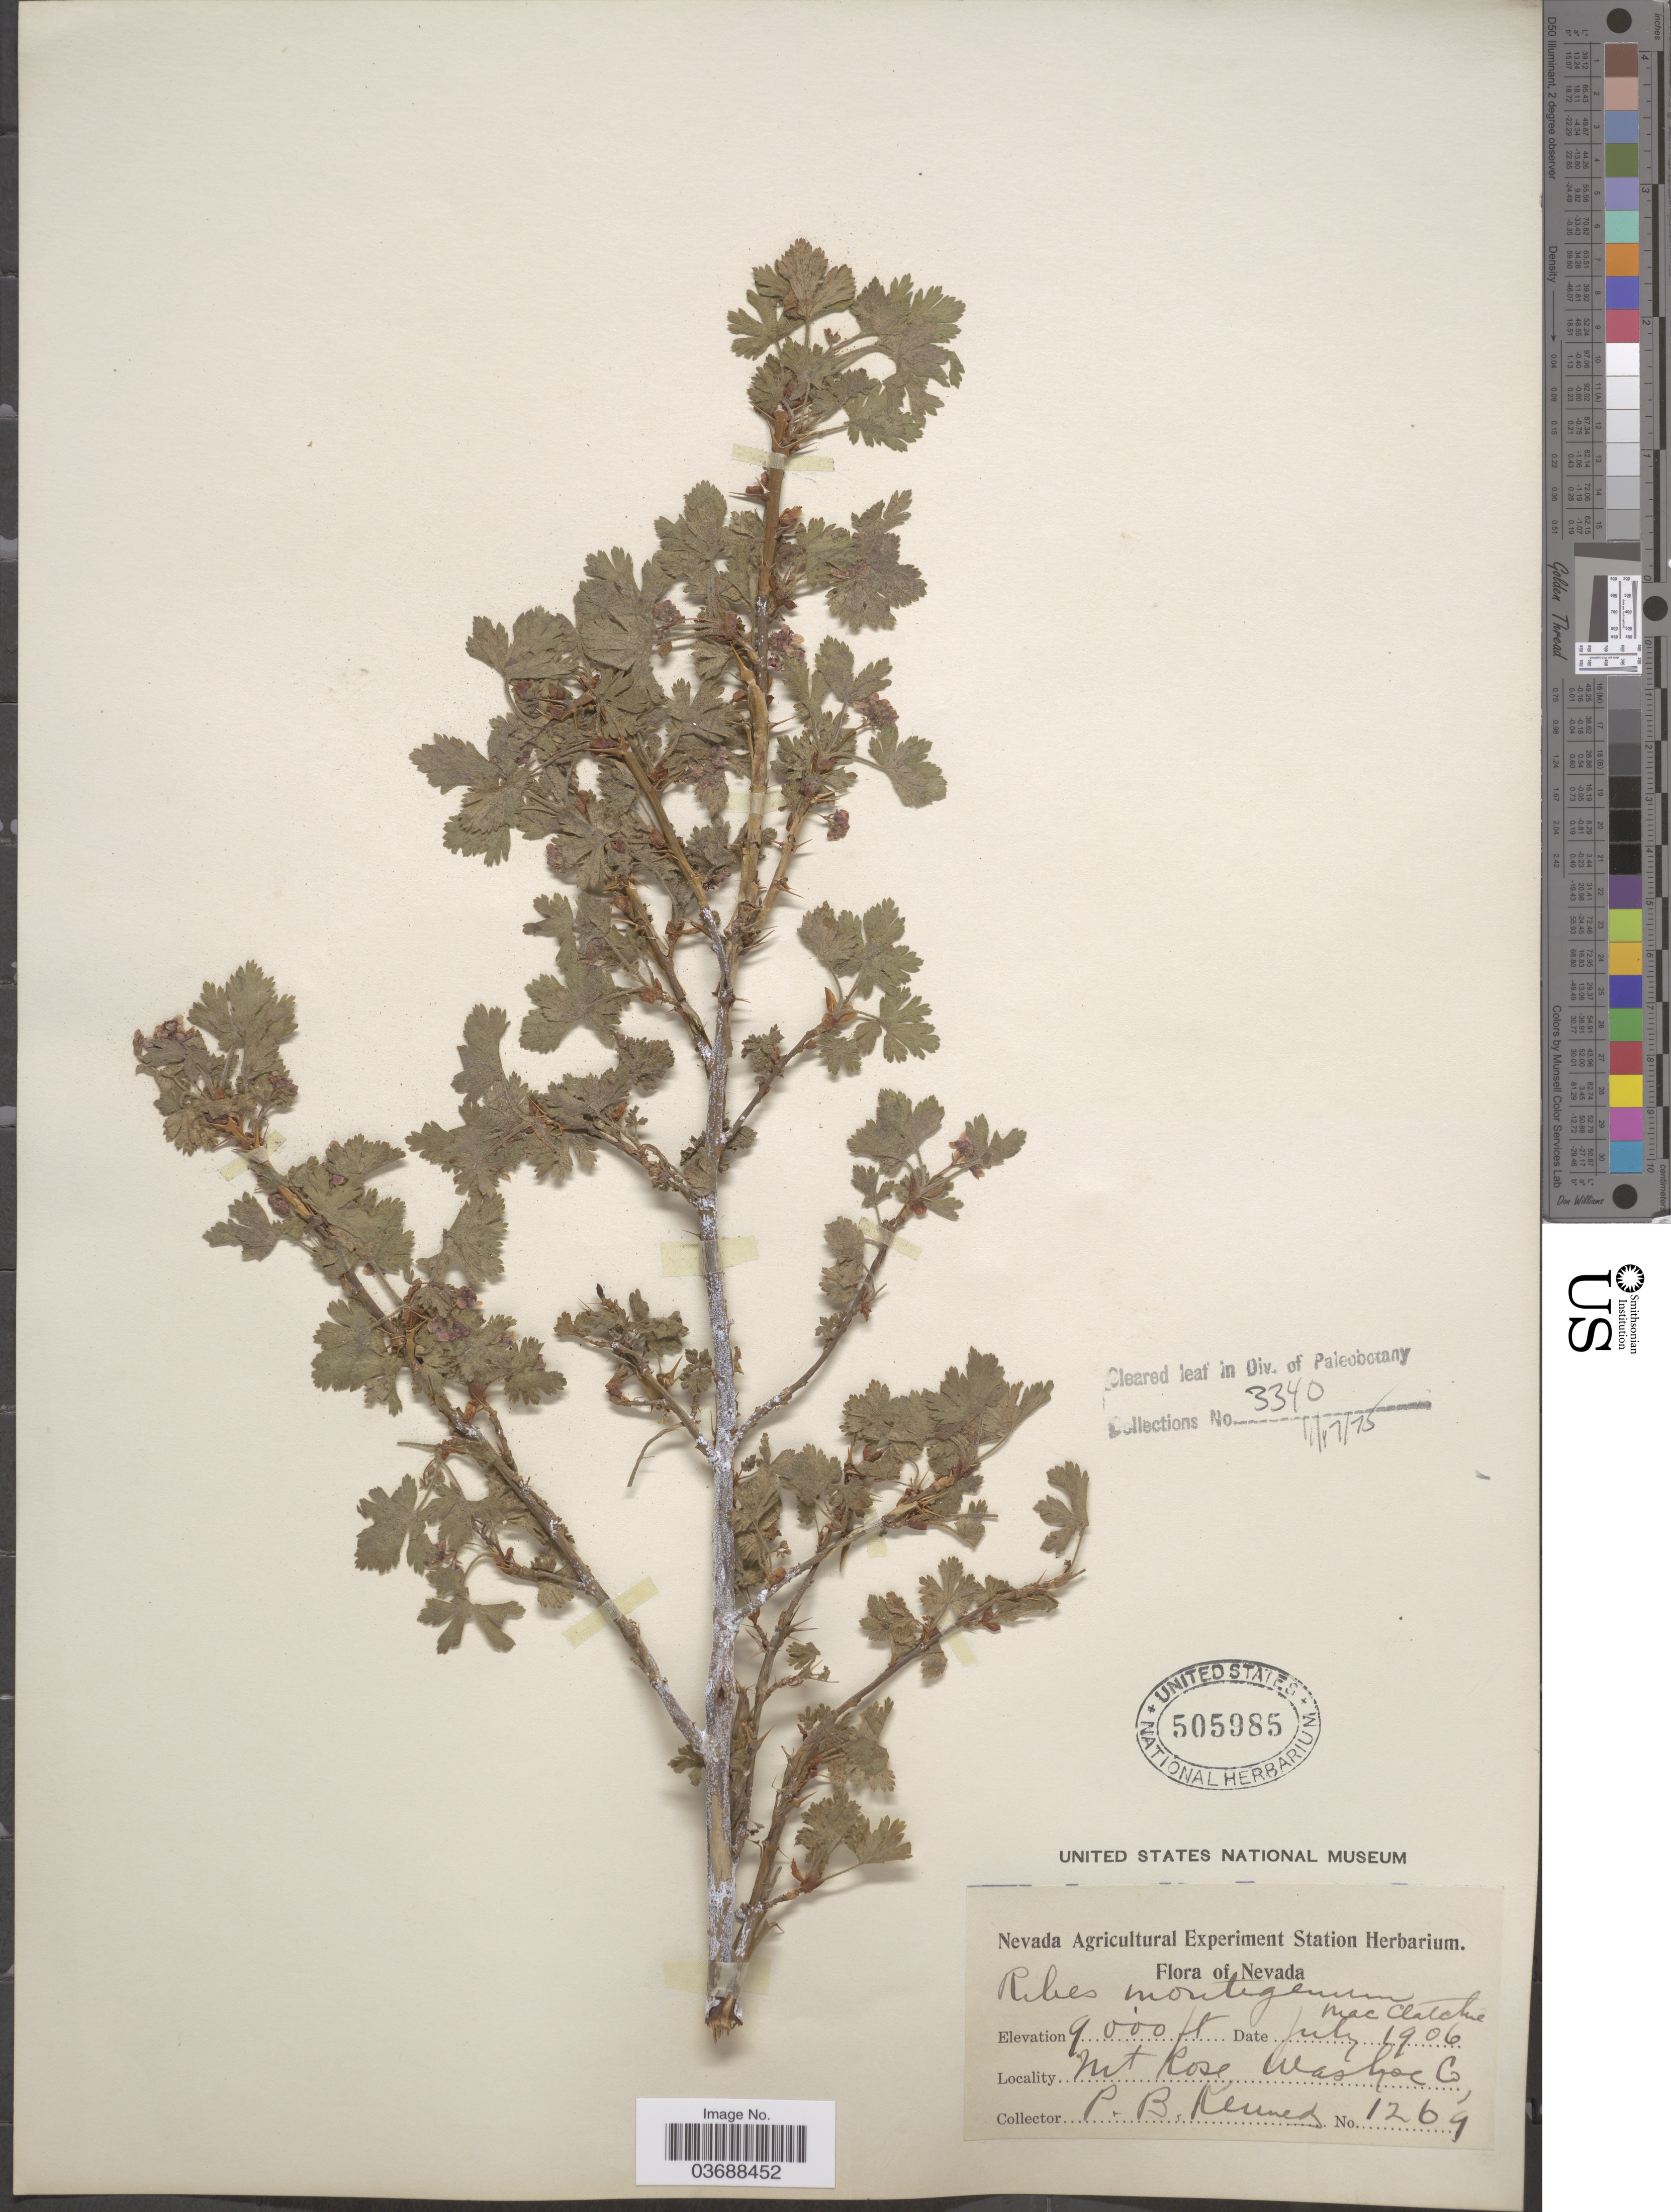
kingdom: Plantae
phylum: Tracheophyta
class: Magnoliopsida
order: Saxifragales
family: Grossulariaceae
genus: Ribes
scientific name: Ribes montigenum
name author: McClatchie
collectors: P. B. Kennedy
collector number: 1269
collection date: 1906-07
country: United States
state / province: Nevada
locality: Mt. Rose, Washoe Co.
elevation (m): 2743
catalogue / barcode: US 505985